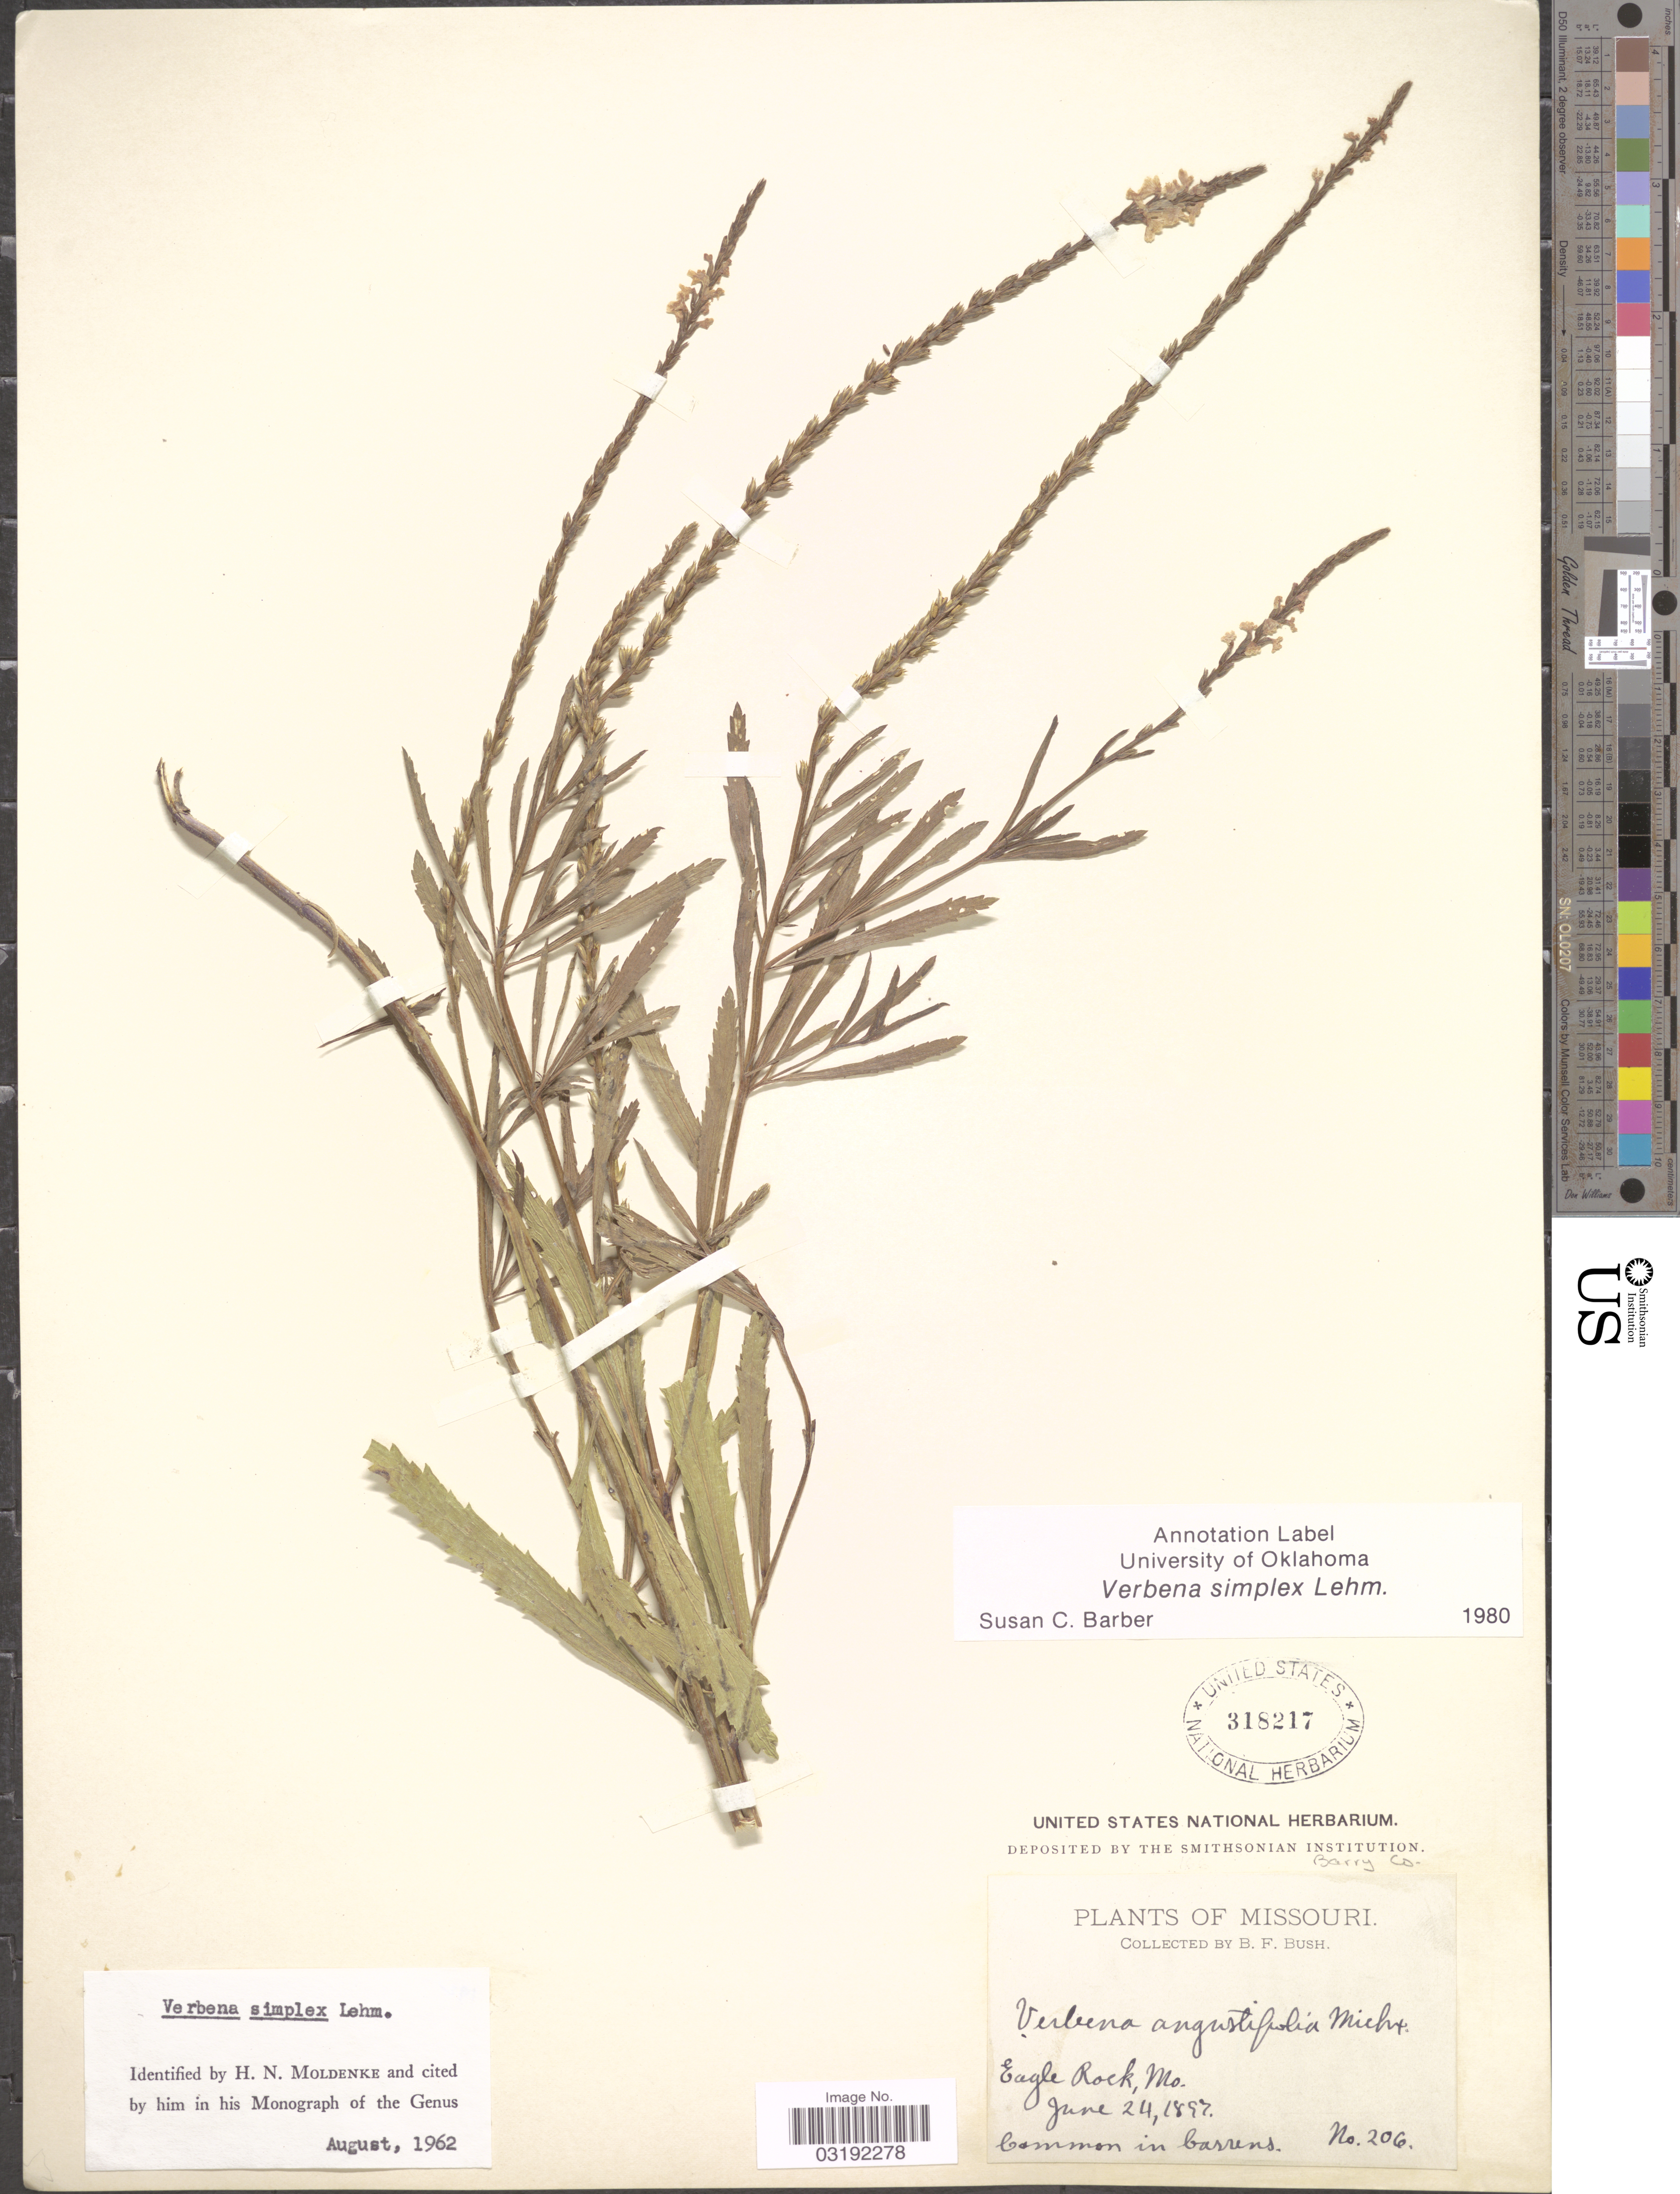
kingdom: Plantae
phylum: Tracheophyta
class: Magnoliopsida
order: Lamiales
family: Verbenaceae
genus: Verbena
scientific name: Verbena simplex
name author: F. Lehm.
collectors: B. F. Bush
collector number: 206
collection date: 1897-06-24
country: United States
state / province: Missouri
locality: Eagle Rock, Barry Co.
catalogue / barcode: US 318217